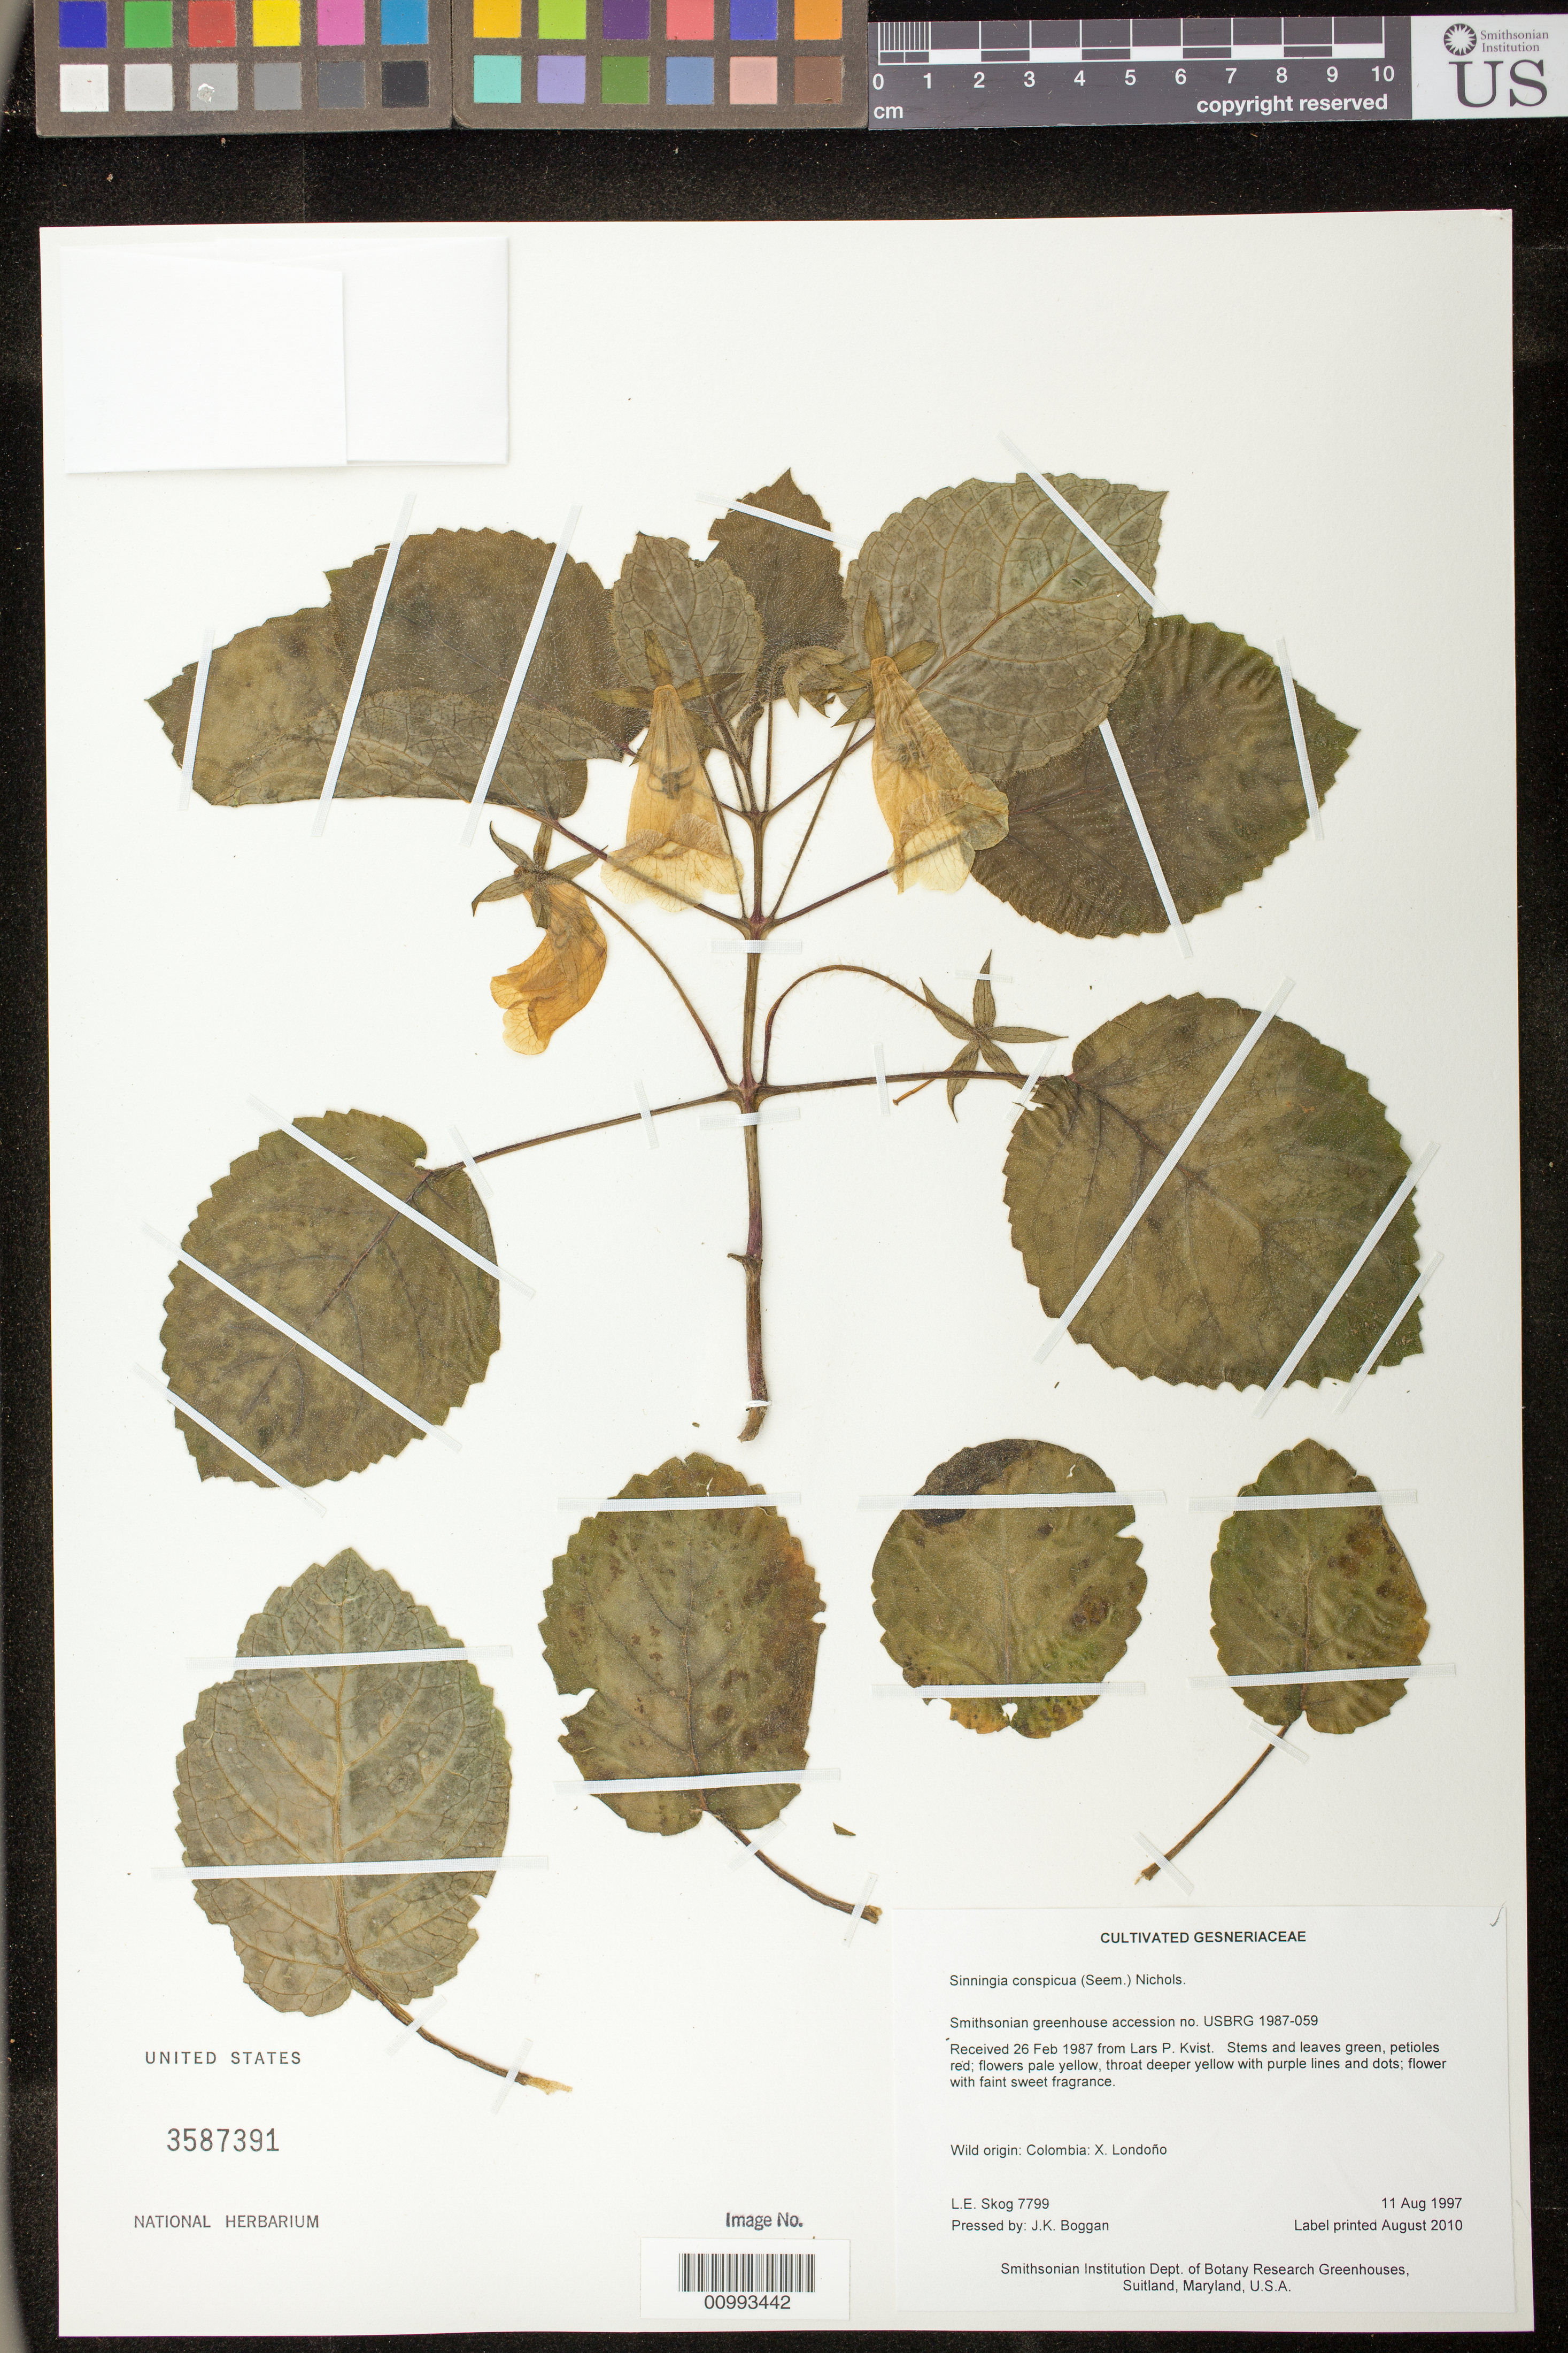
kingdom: Plantae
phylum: Tracheophyta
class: Magnoliopsida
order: Lamiales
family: Gesneriaceae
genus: Sinningia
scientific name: Sinningia conspicua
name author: (Seem.) G. Nicholson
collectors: L. E. Skog & J. K. Boggan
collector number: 7799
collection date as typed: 11 Aug 1997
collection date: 1997-08-11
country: Colombia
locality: Smithsonian Institution Dept. of Botany Research Greenhouses, Suitland, Maryland, U.S.A.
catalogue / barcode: US 3587391